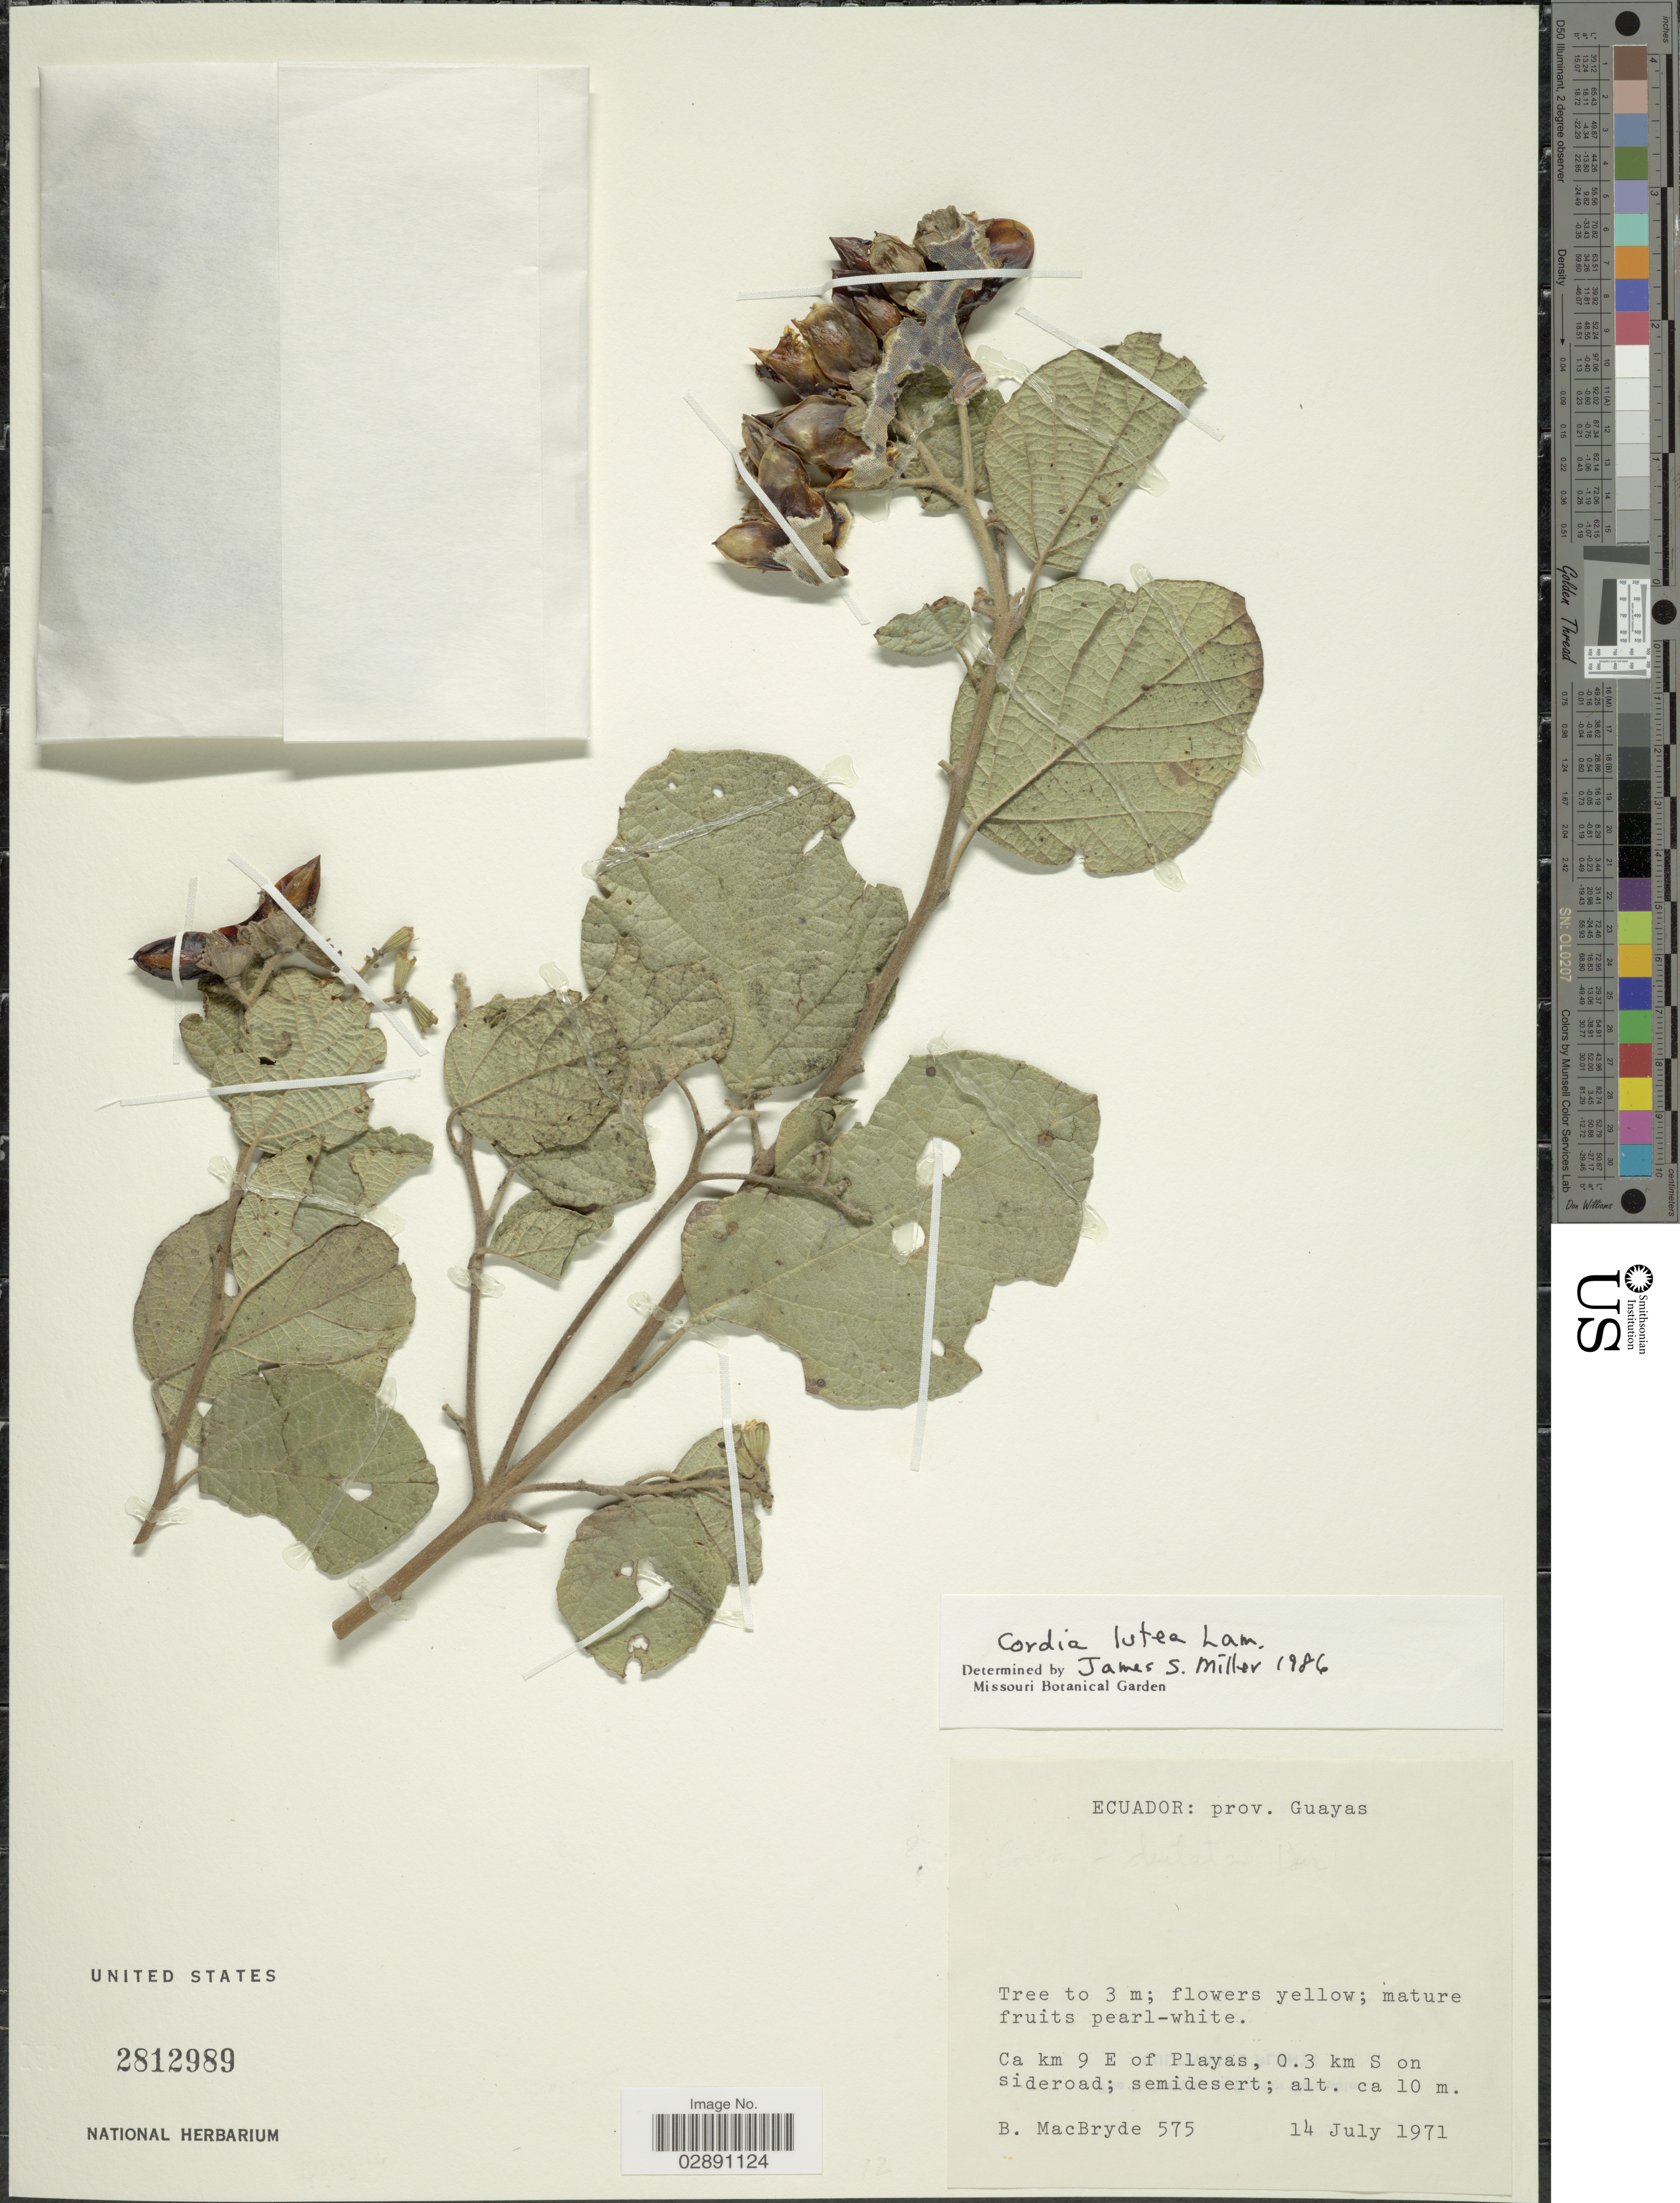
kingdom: Plantae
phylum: Tracheophyta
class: Magnoliopsida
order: Boraginales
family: Cordiaceae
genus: Cordia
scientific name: Cordia lutea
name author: Lam.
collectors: B. MacBryde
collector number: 575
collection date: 1971-07-14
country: Ecuador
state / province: Guayas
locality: Ca km 9 E of Playas, 0.3 km S on sideroad.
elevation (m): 10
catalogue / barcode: US 2812989